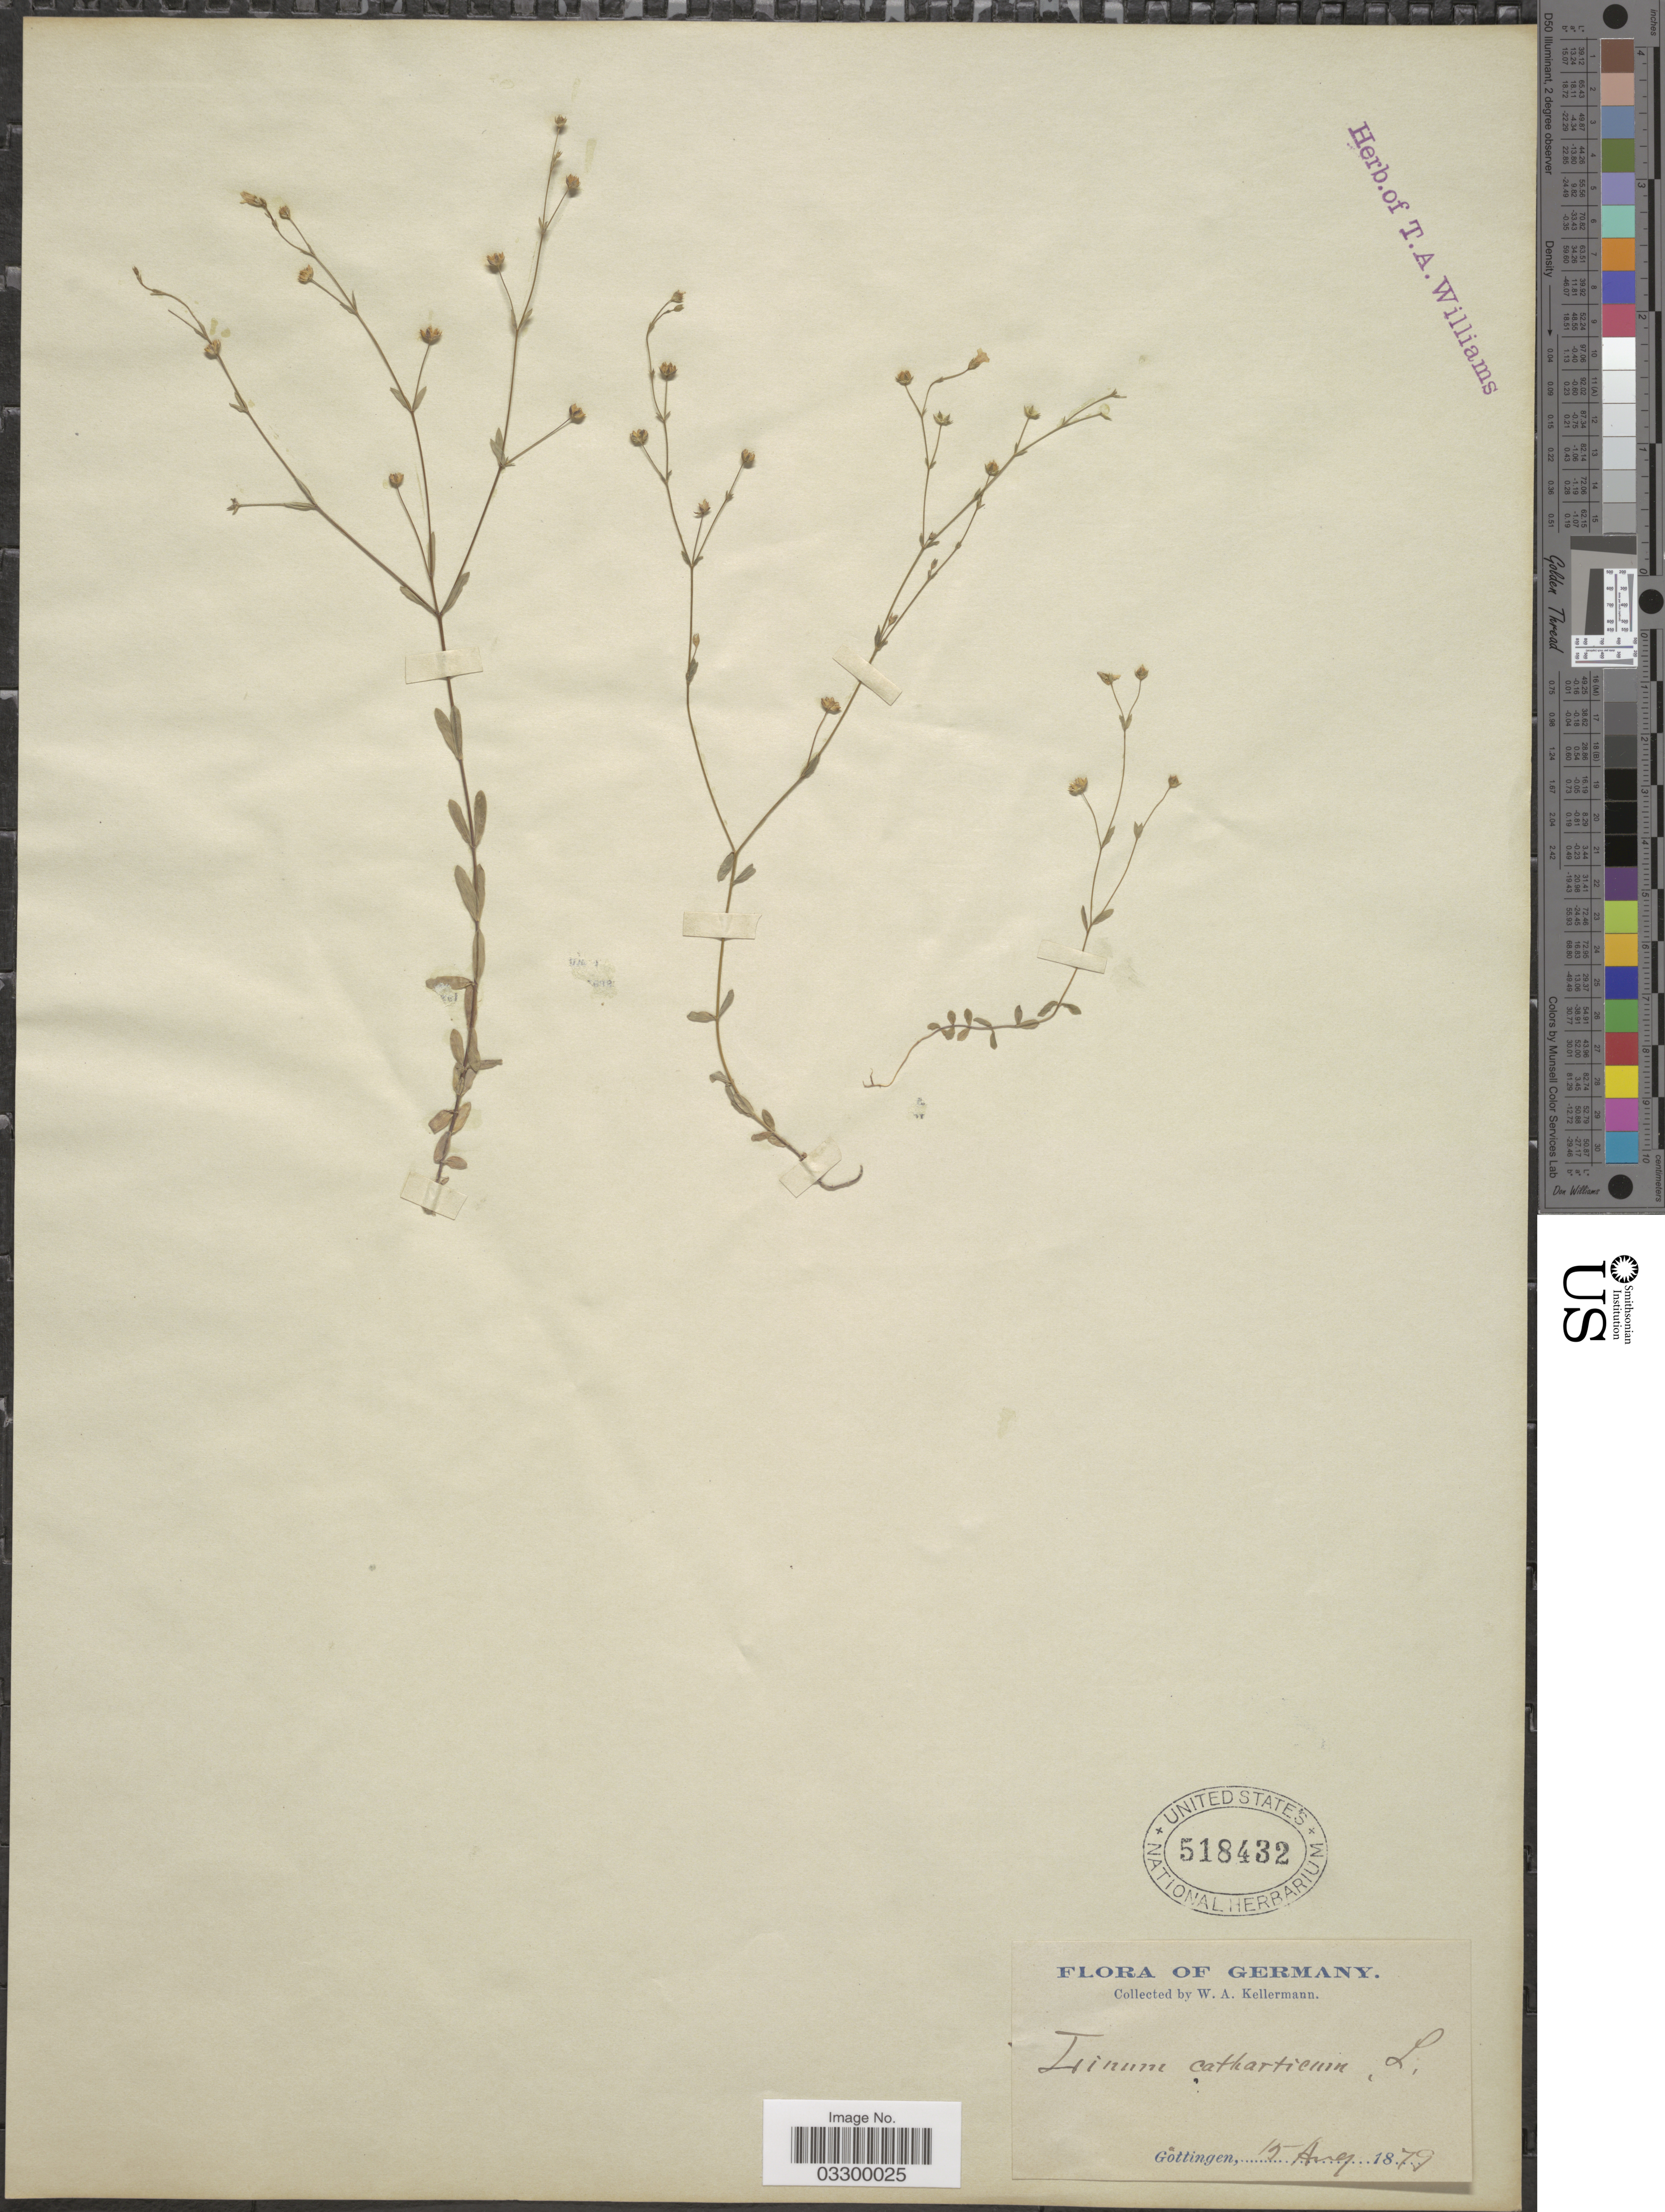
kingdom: Plantae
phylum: Tracheophyta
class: Magnoliopsida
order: Malpighiales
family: Linaceae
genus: Linum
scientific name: Linum catharticum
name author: L.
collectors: W. Kellerman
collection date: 1879-08-15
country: Germany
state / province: Niedersachsen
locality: Göttingen.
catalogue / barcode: US 518432